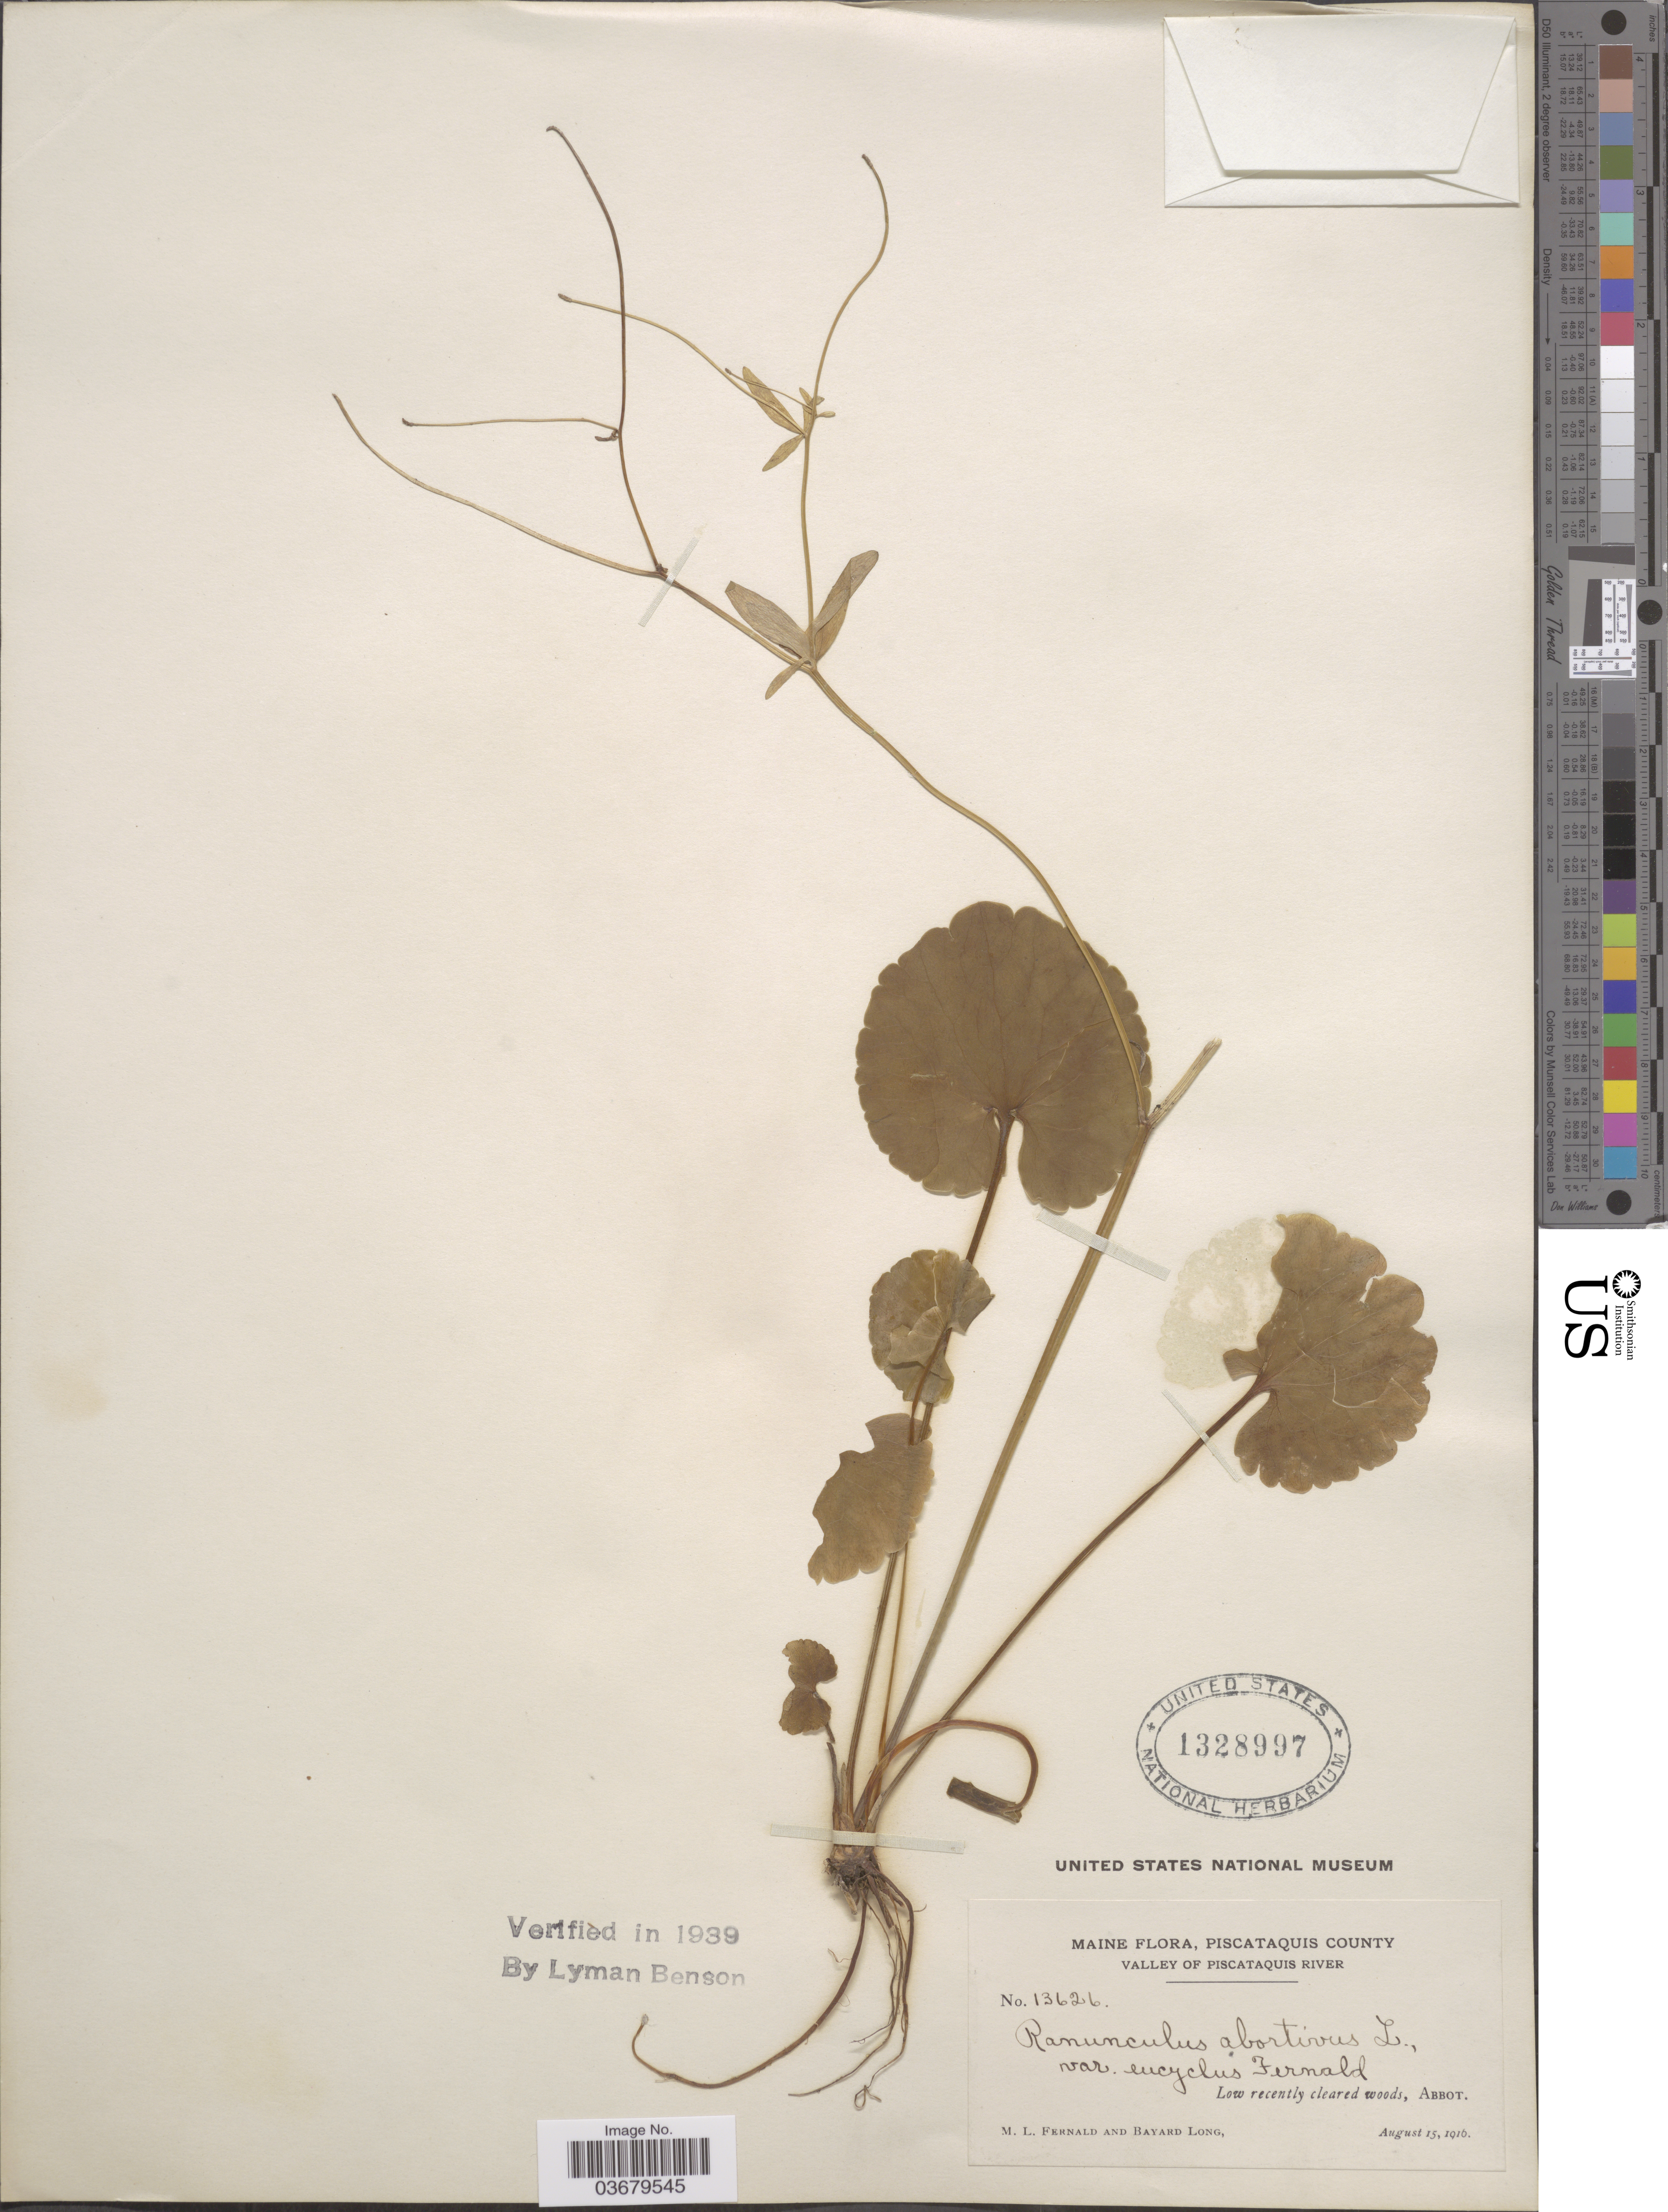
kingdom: Plantae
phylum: Tracheophyta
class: Magnoliopsida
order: Ranunculales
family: Ranunculaceae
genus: Ranunculus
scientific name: Ranunculus abortivus var. eucyclus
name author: Fernald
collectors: M. L. Fernald & B. Long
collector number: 13626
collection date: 1916-08-15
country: United States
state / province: Maine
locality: Piscataquis County. Valley of Piscataquis River. Abbot.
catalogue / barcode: US 1328997